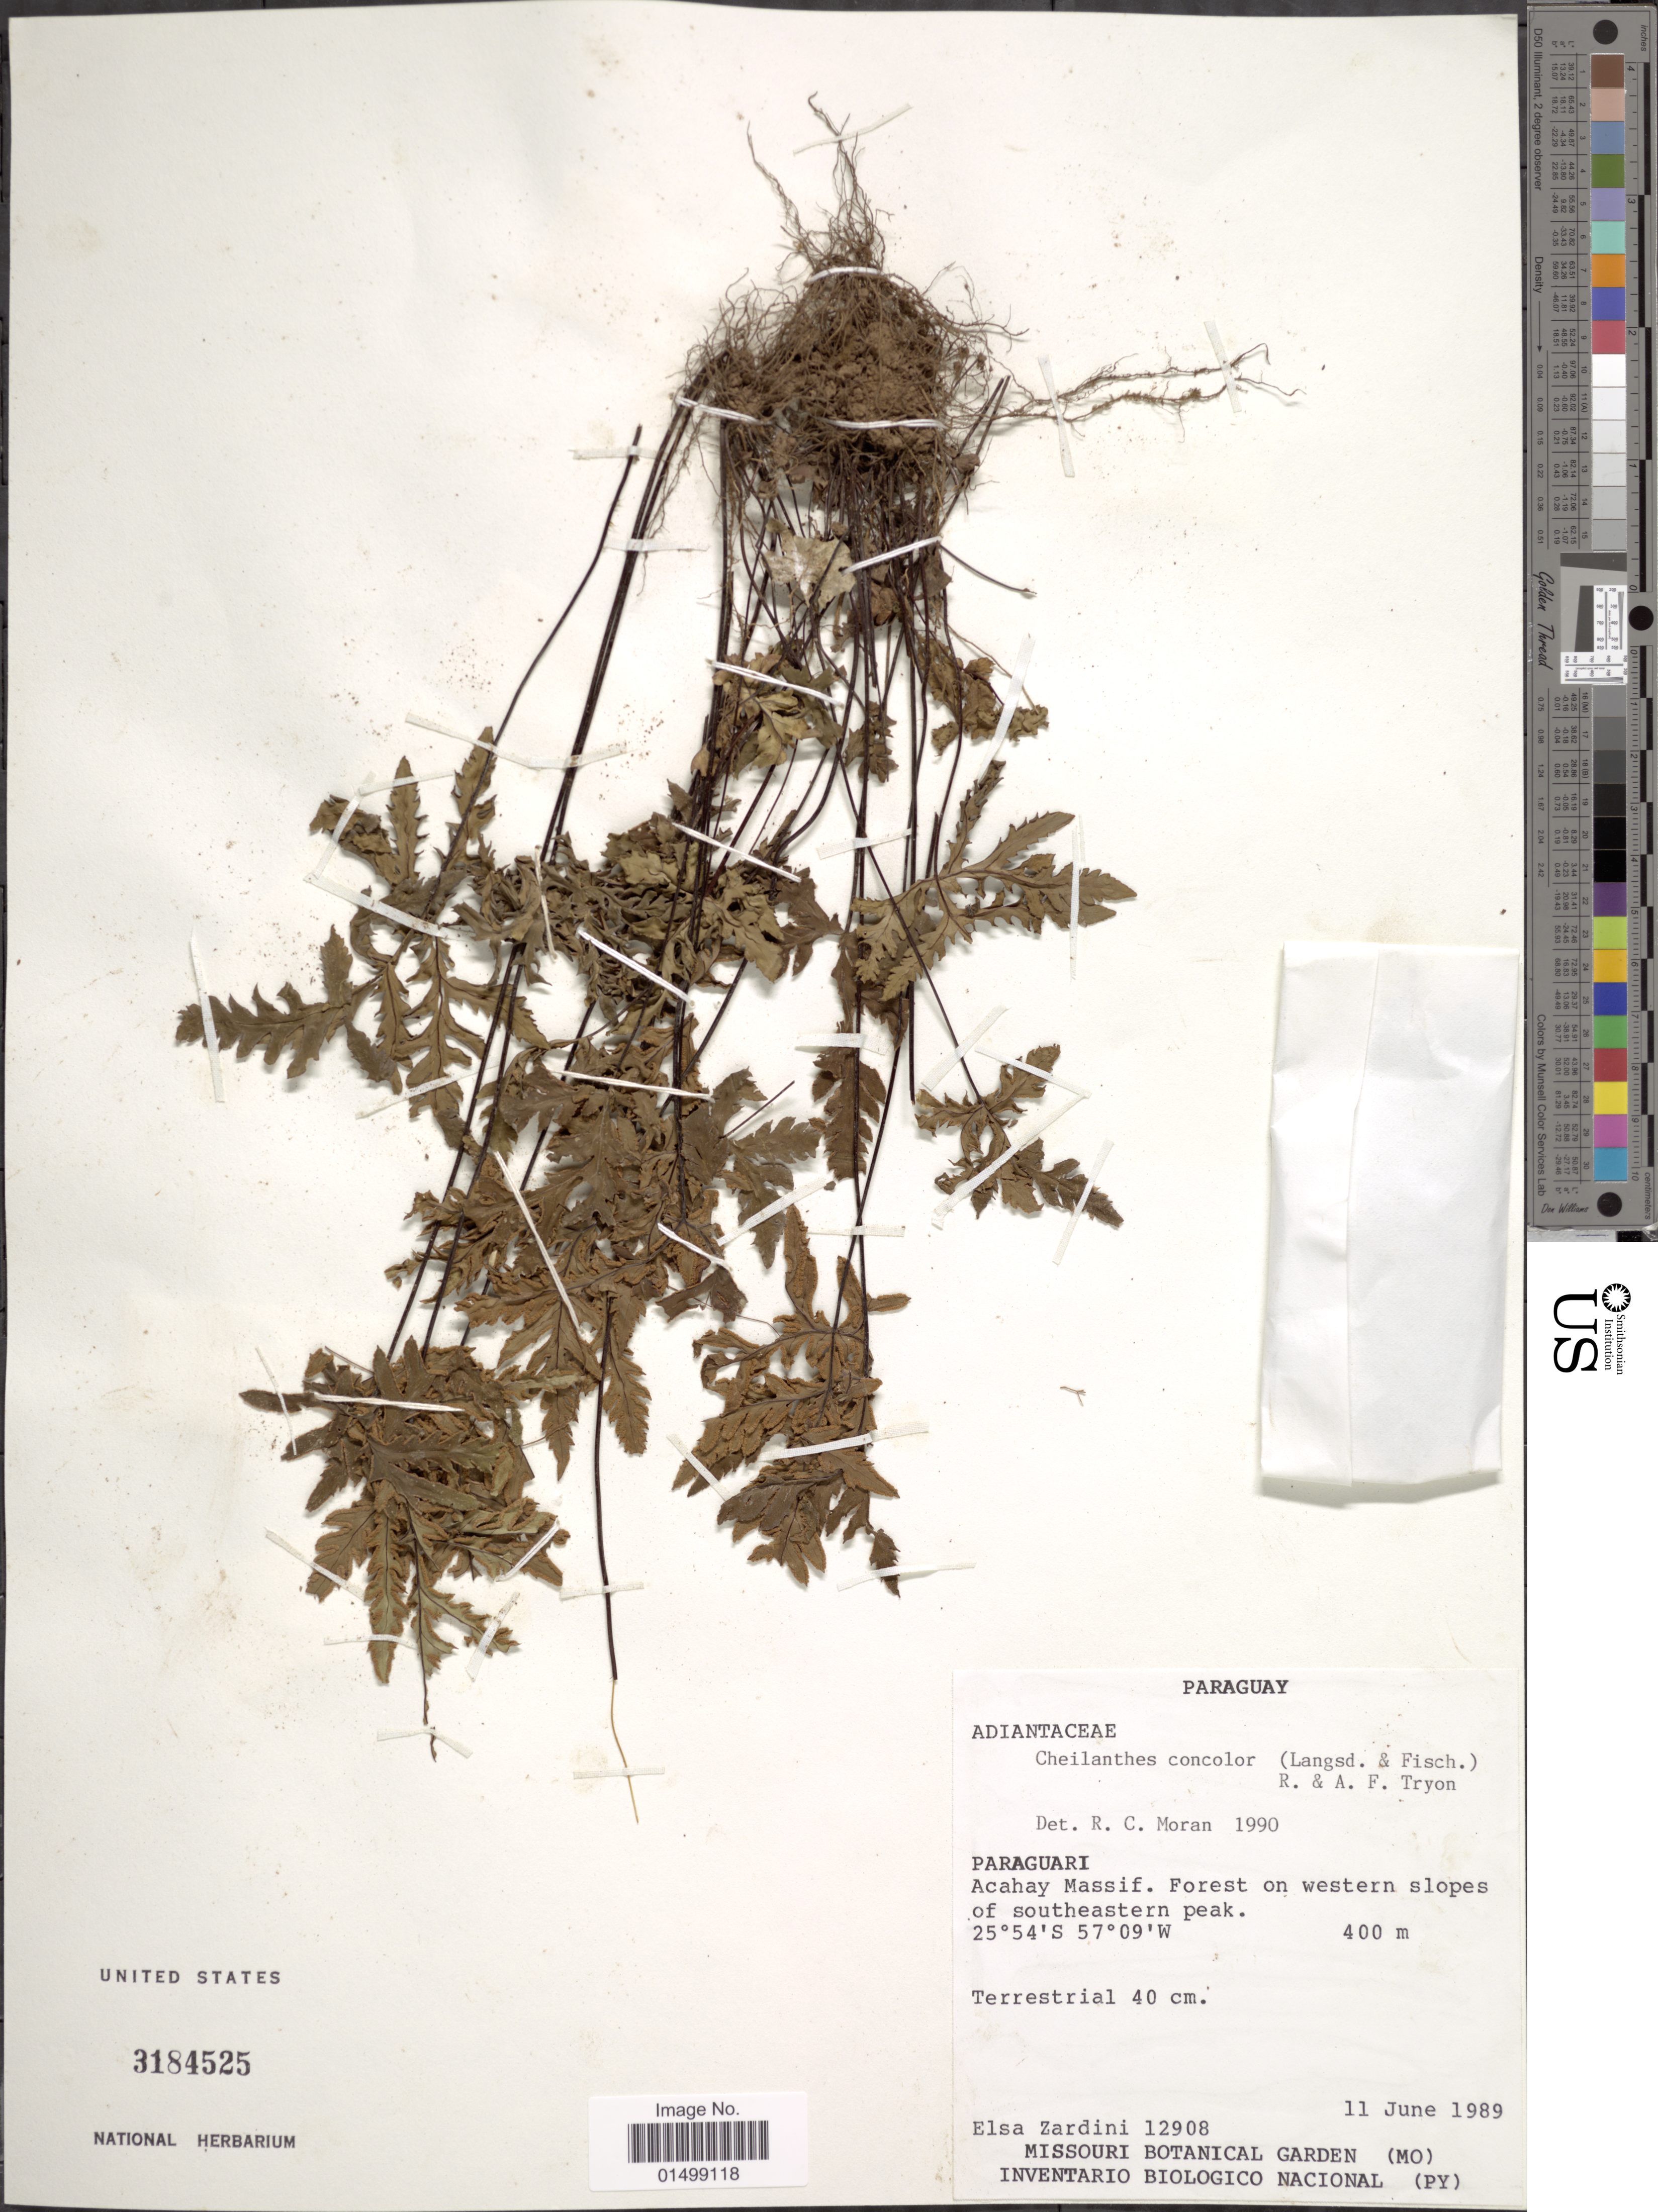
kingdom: Plantae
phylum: Tracheophyta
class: Polypodiopsida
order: Polypodiales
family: Pteridaceae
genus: Cheilanthes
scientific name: Cheilanthes concolor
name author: (Langsd. & Fisch.) R.M. Tryon & A.F. Tryon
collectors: E. M. Zardini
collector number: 12908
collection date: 1989-06-11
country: Paraguay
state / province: Paraguari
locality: Acahay Massif. Forest on western slopes of southeastern peak.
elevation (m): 400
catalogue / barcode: US 3184525